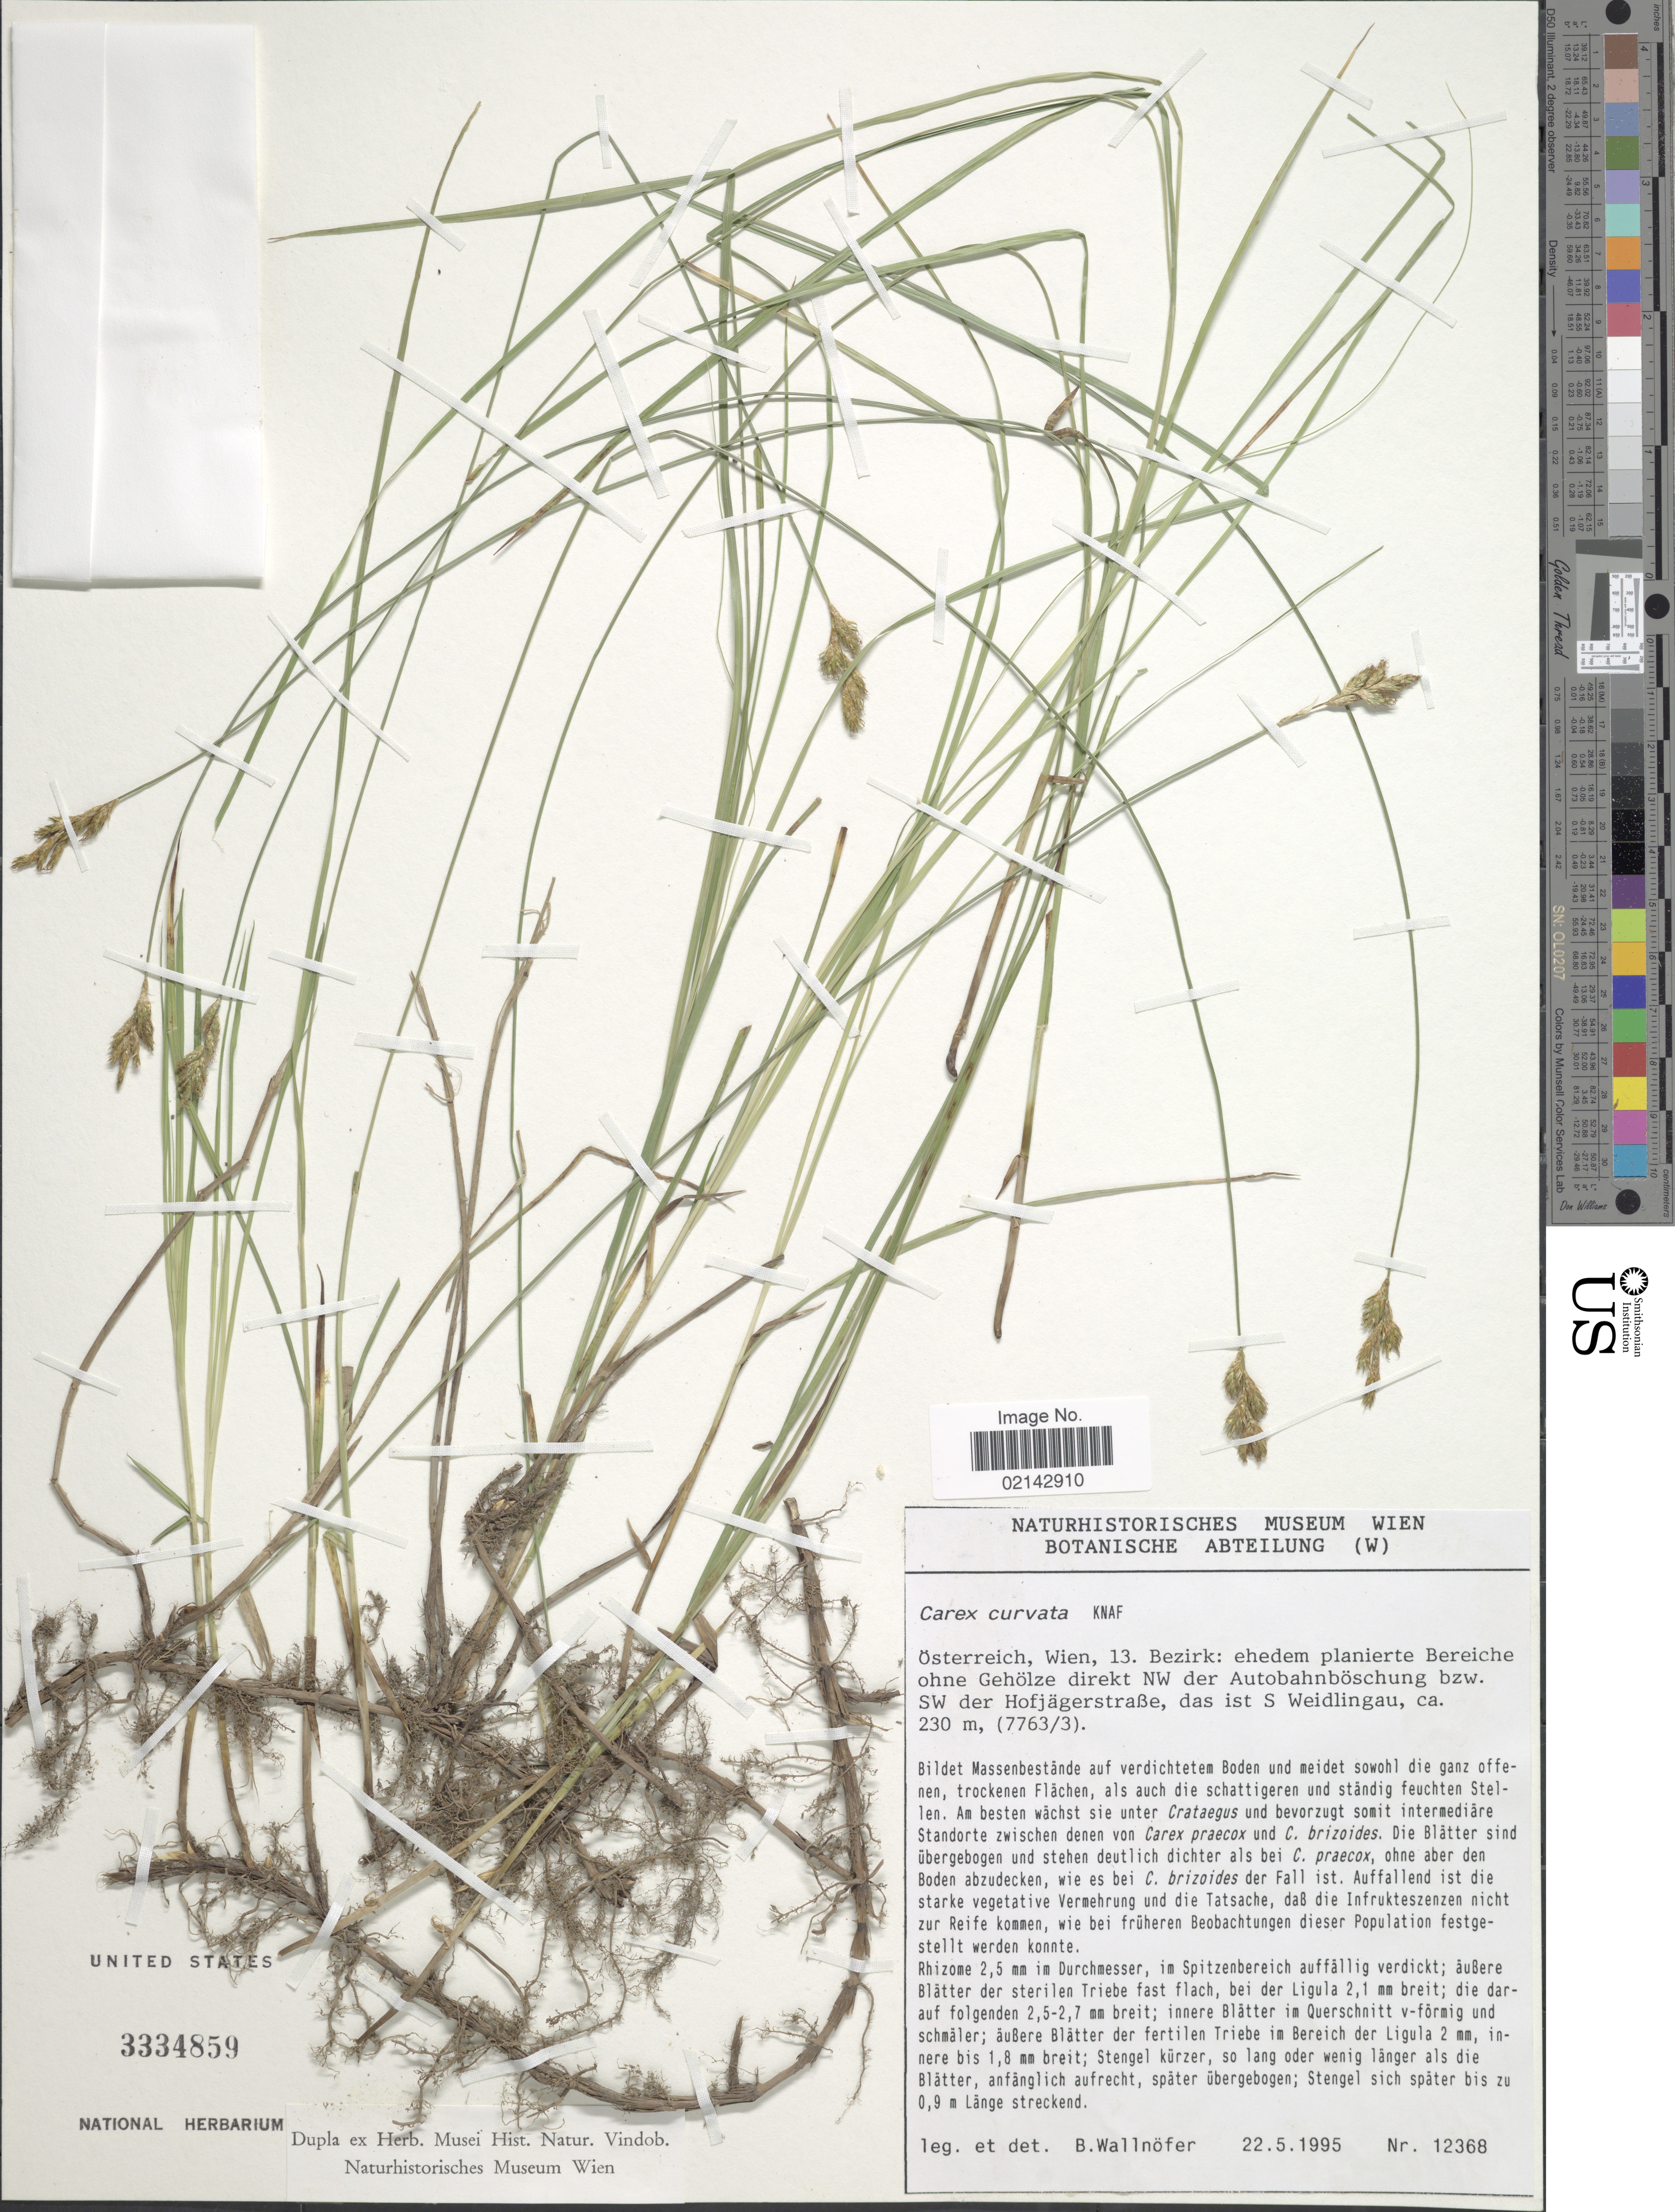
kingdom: Plantae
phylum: Tracheophyta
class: Liliopsida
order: Poales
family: Cyperaceae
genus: Carex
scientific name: Carex curvata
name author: Knaf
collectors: B. Wallnöfer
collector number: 12368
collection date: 1995-05-22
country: Austria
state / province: Wien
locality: Osterreich, Wien, 13, Bezirk: ehedem planierte Bereiche ohne Geholze direkt NW der Autobahnboschung bzw. SW der Hofjagerstrabe [interpreted], das ist S Weidingau (7763/3).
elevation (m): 230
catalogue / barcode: US 3334859